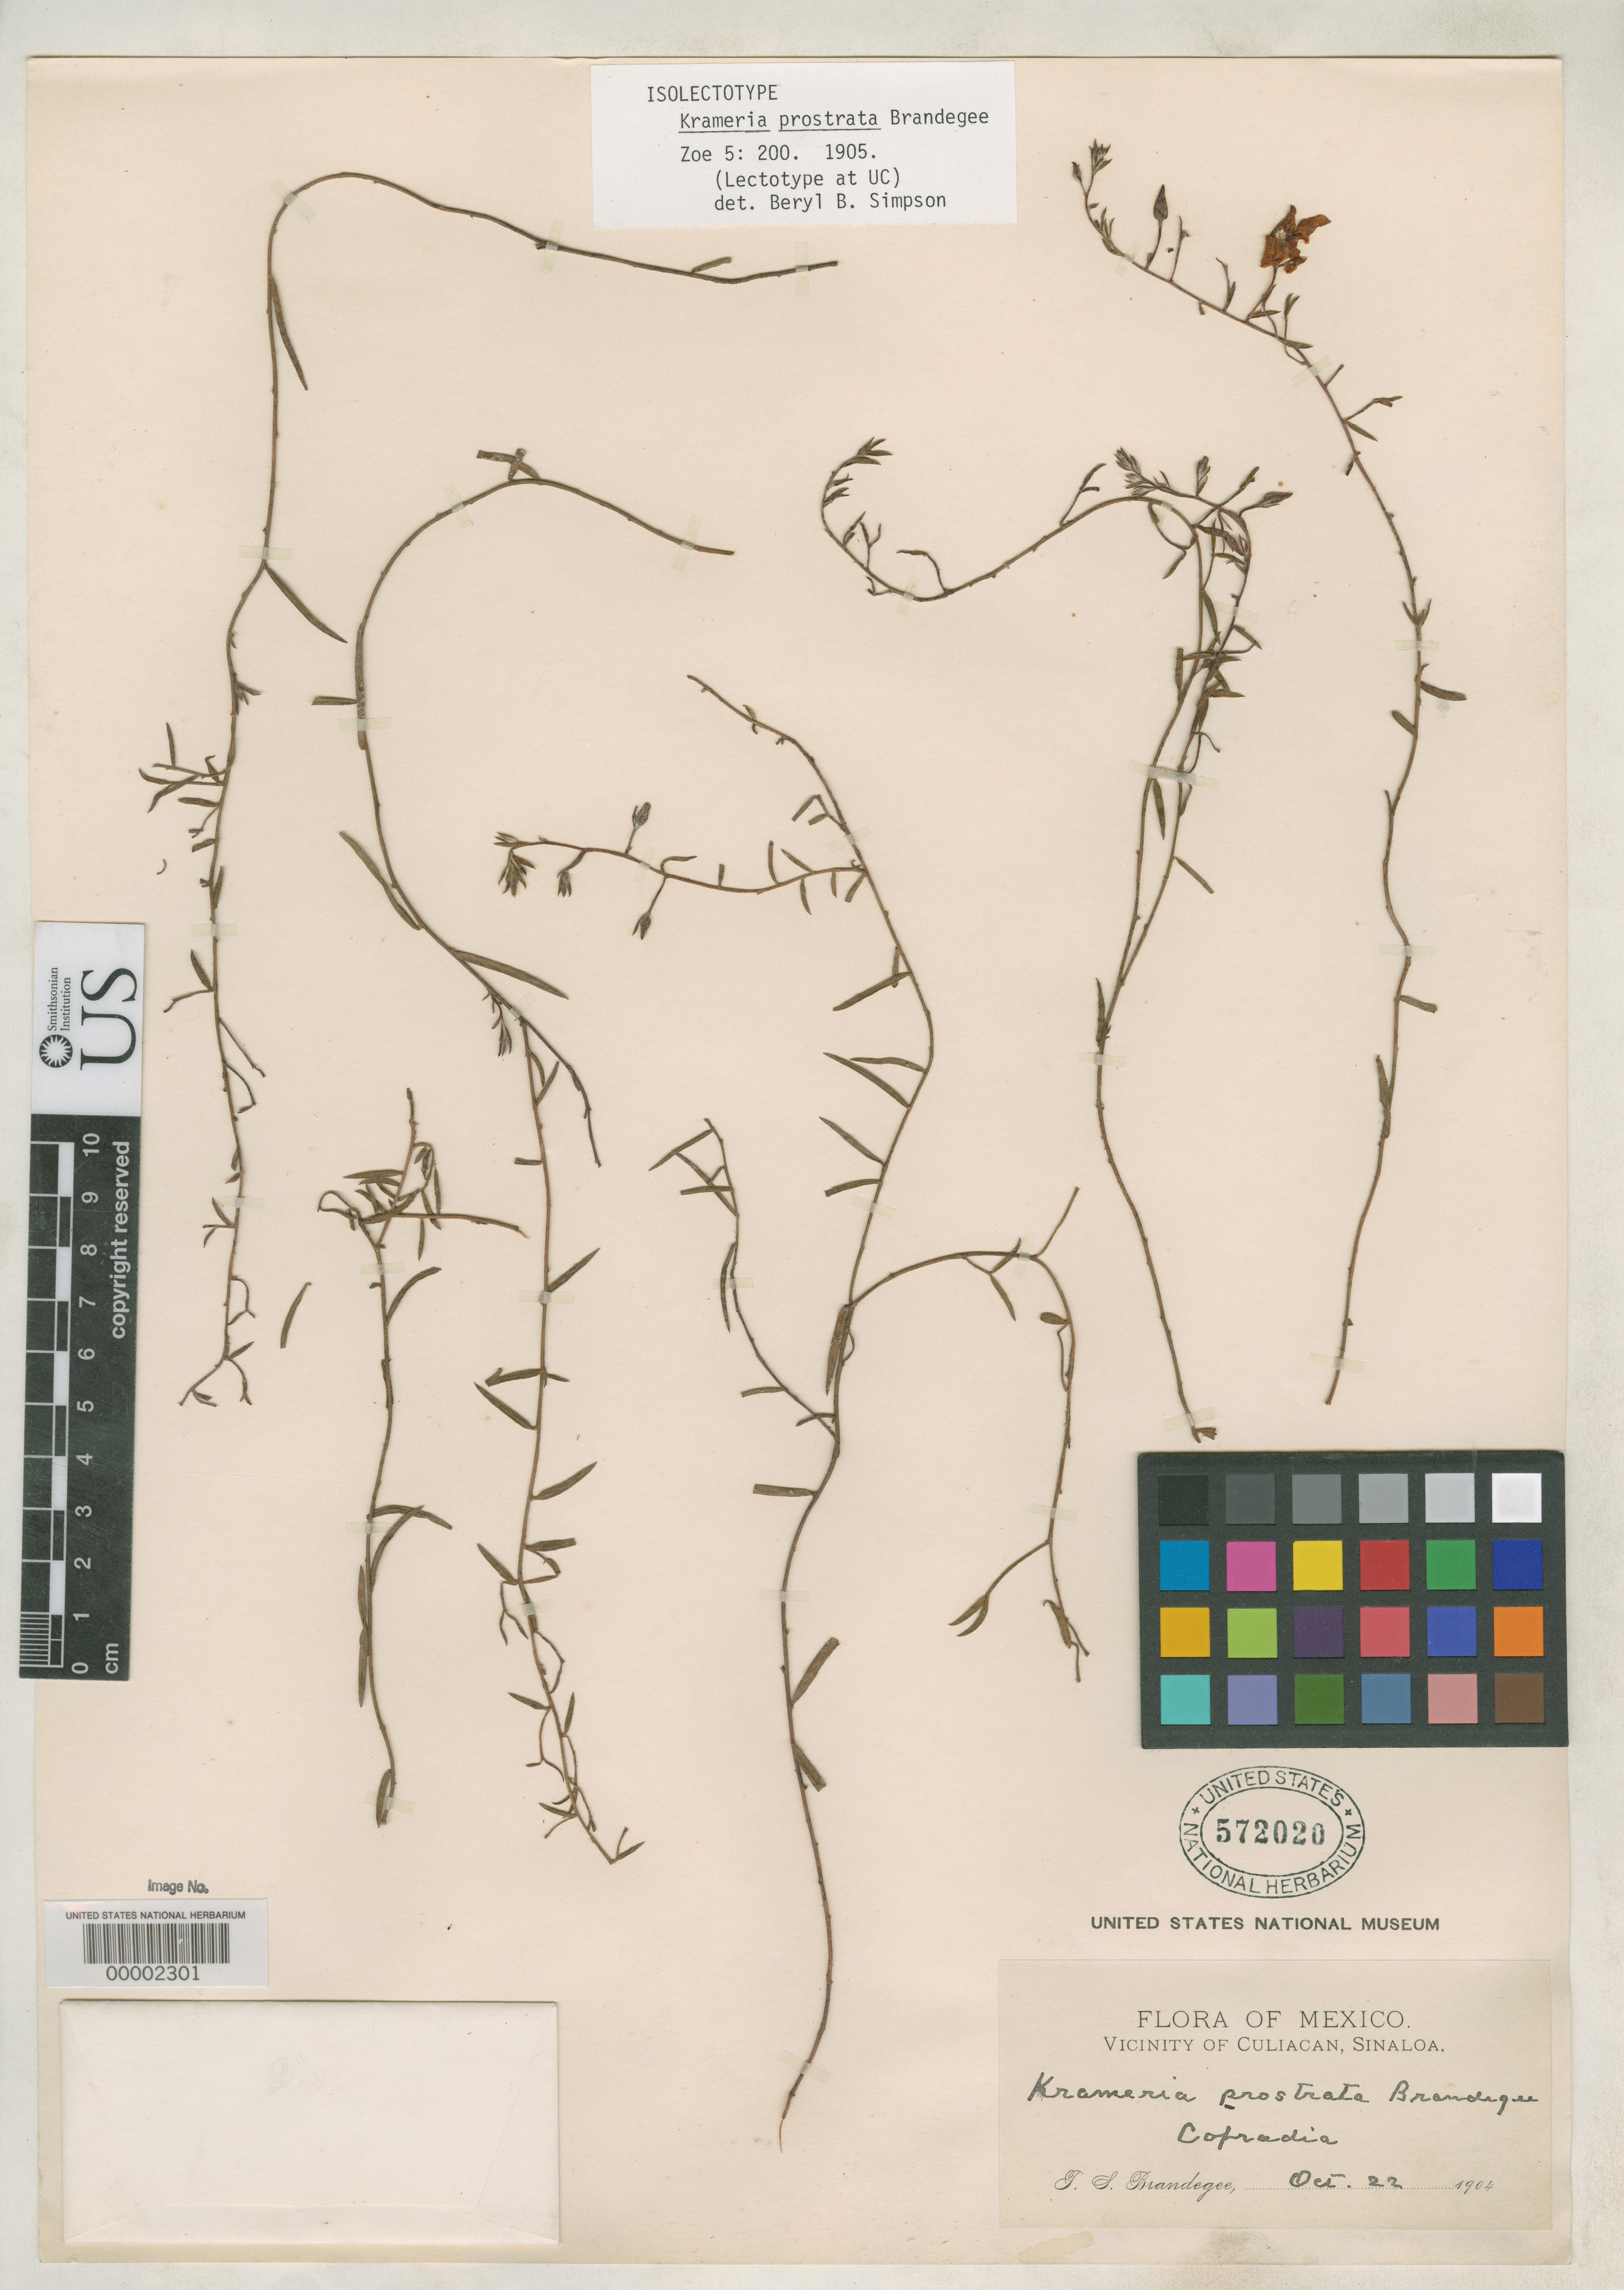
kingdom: Plantae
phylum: Tracheophyta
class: Magnoliopsida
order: Zygophyllales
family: Krameriaceae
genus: Krameria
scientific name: Krameria prostrata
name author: Brandegee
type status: Isolectotype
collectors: T. S. Brandegee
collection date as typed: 22 Oct 1904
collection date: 1904-10-22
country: Mexico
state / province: Sinaloa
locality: Cofradia.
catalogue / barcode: US 572020